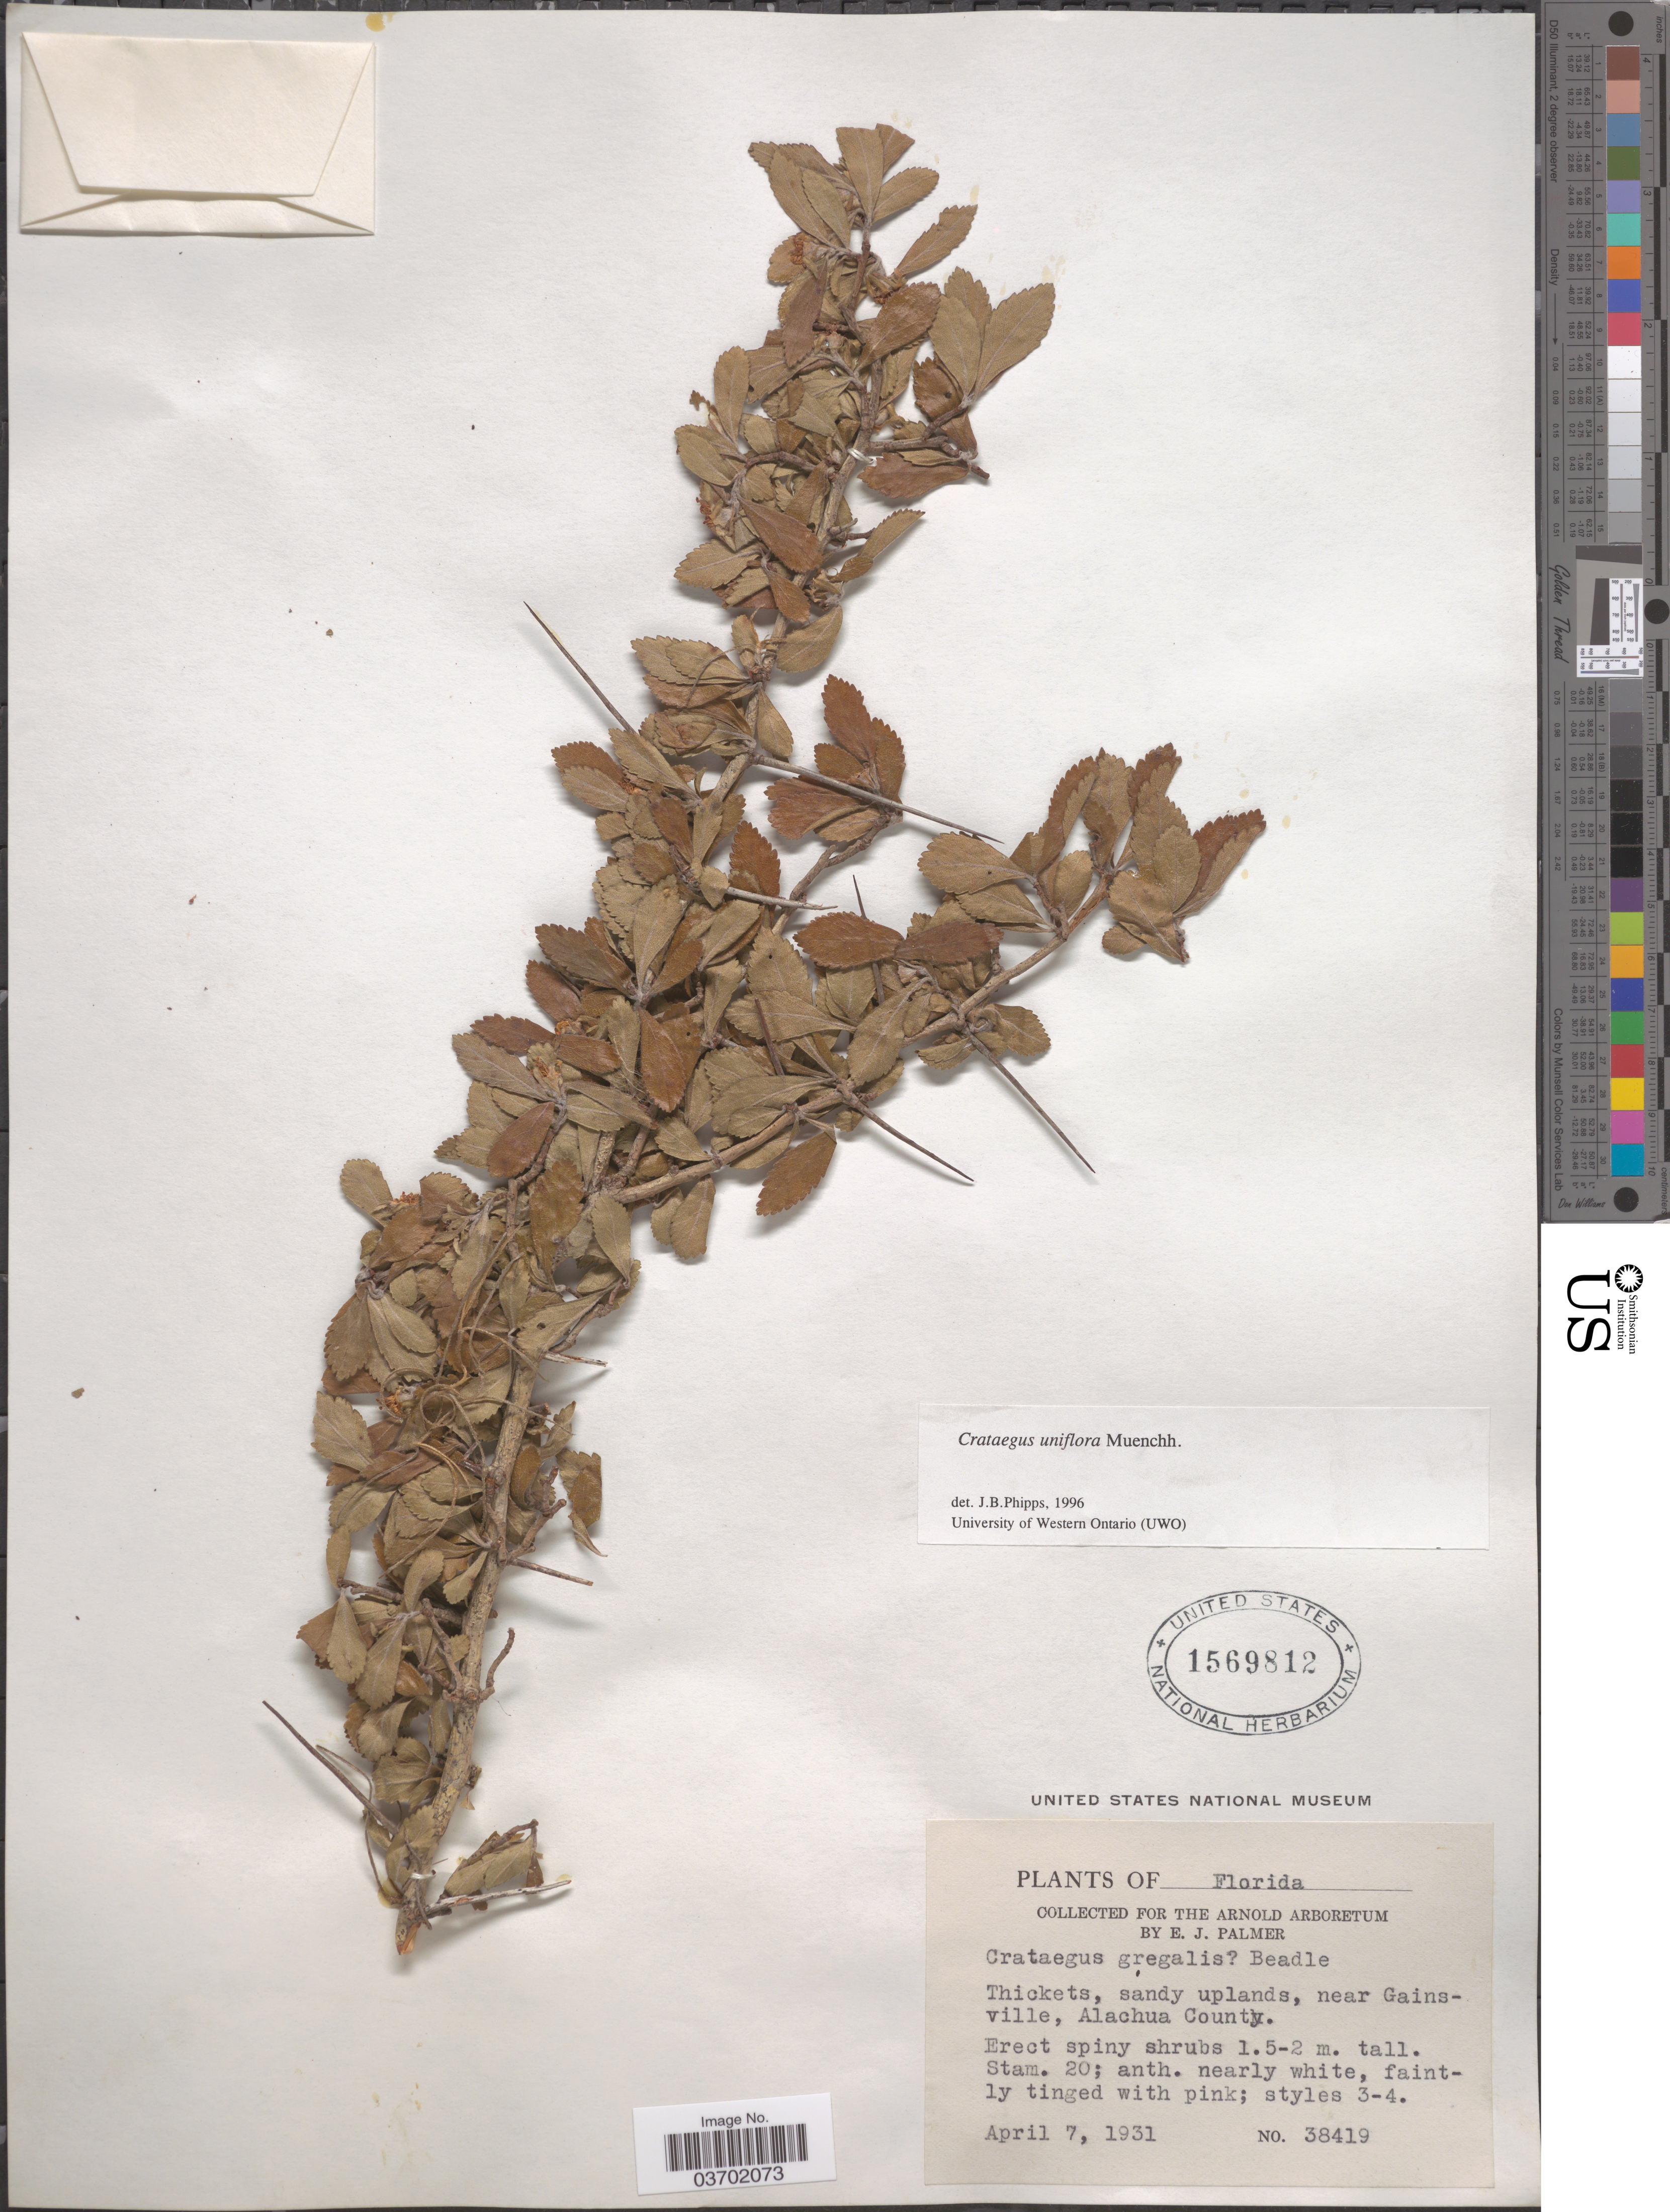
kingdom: Plantae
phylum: Tracheophyta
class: Magnoliopsida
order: Rosales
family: Rosaceae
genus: Crataegus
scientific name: Crataegus uniflora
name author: Münchh.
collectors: E. J. Palmer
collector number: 38419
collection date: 1931-04-07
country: United States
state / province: Florida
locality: Near Gainsville, Alachua County.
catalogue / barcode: US 1569812